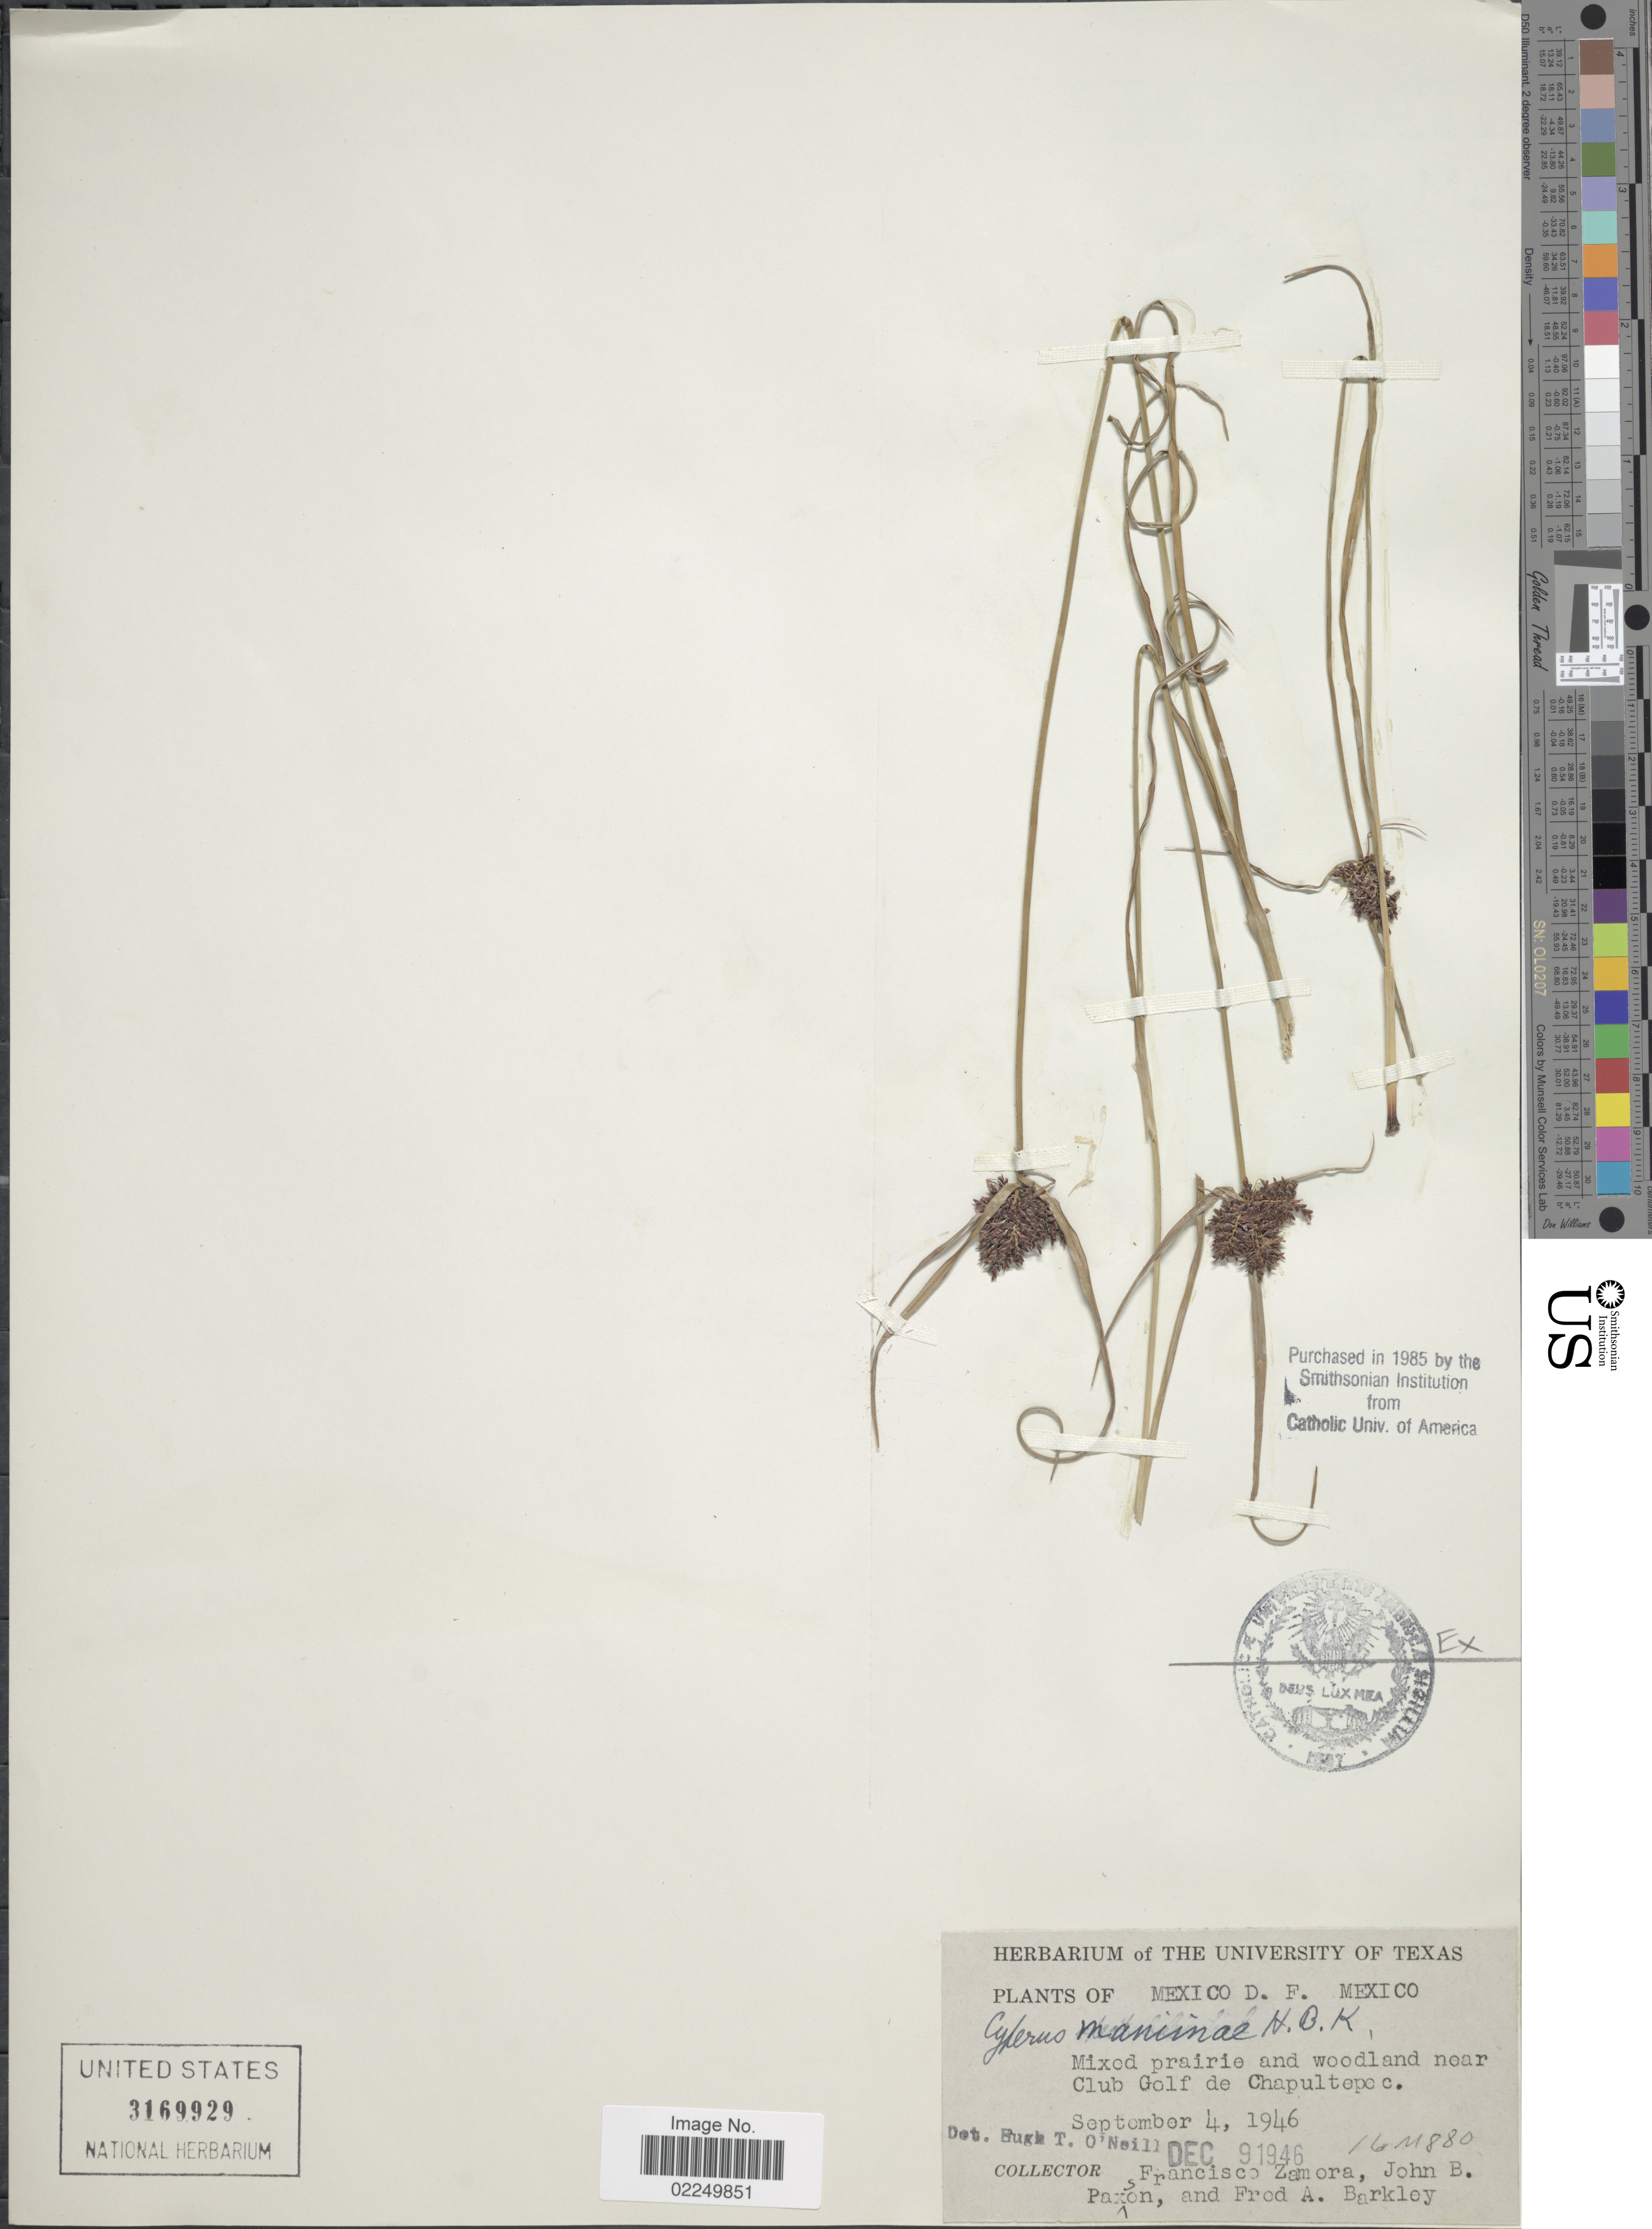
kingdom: Plantae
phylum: Tracheophyta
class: Liliopsida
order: Poales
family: Cyperaceae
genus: Cyperus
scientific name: Cyperus manimae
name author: Kunth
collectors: F. Zamora, J. Paxon & F. A. Barkley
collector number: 16M880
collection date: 1946-09-04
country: Mexico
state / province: Distrito Federal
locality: Mixed prairie and woodland near Club Golf de Chapultepec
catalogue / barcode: US 3169929